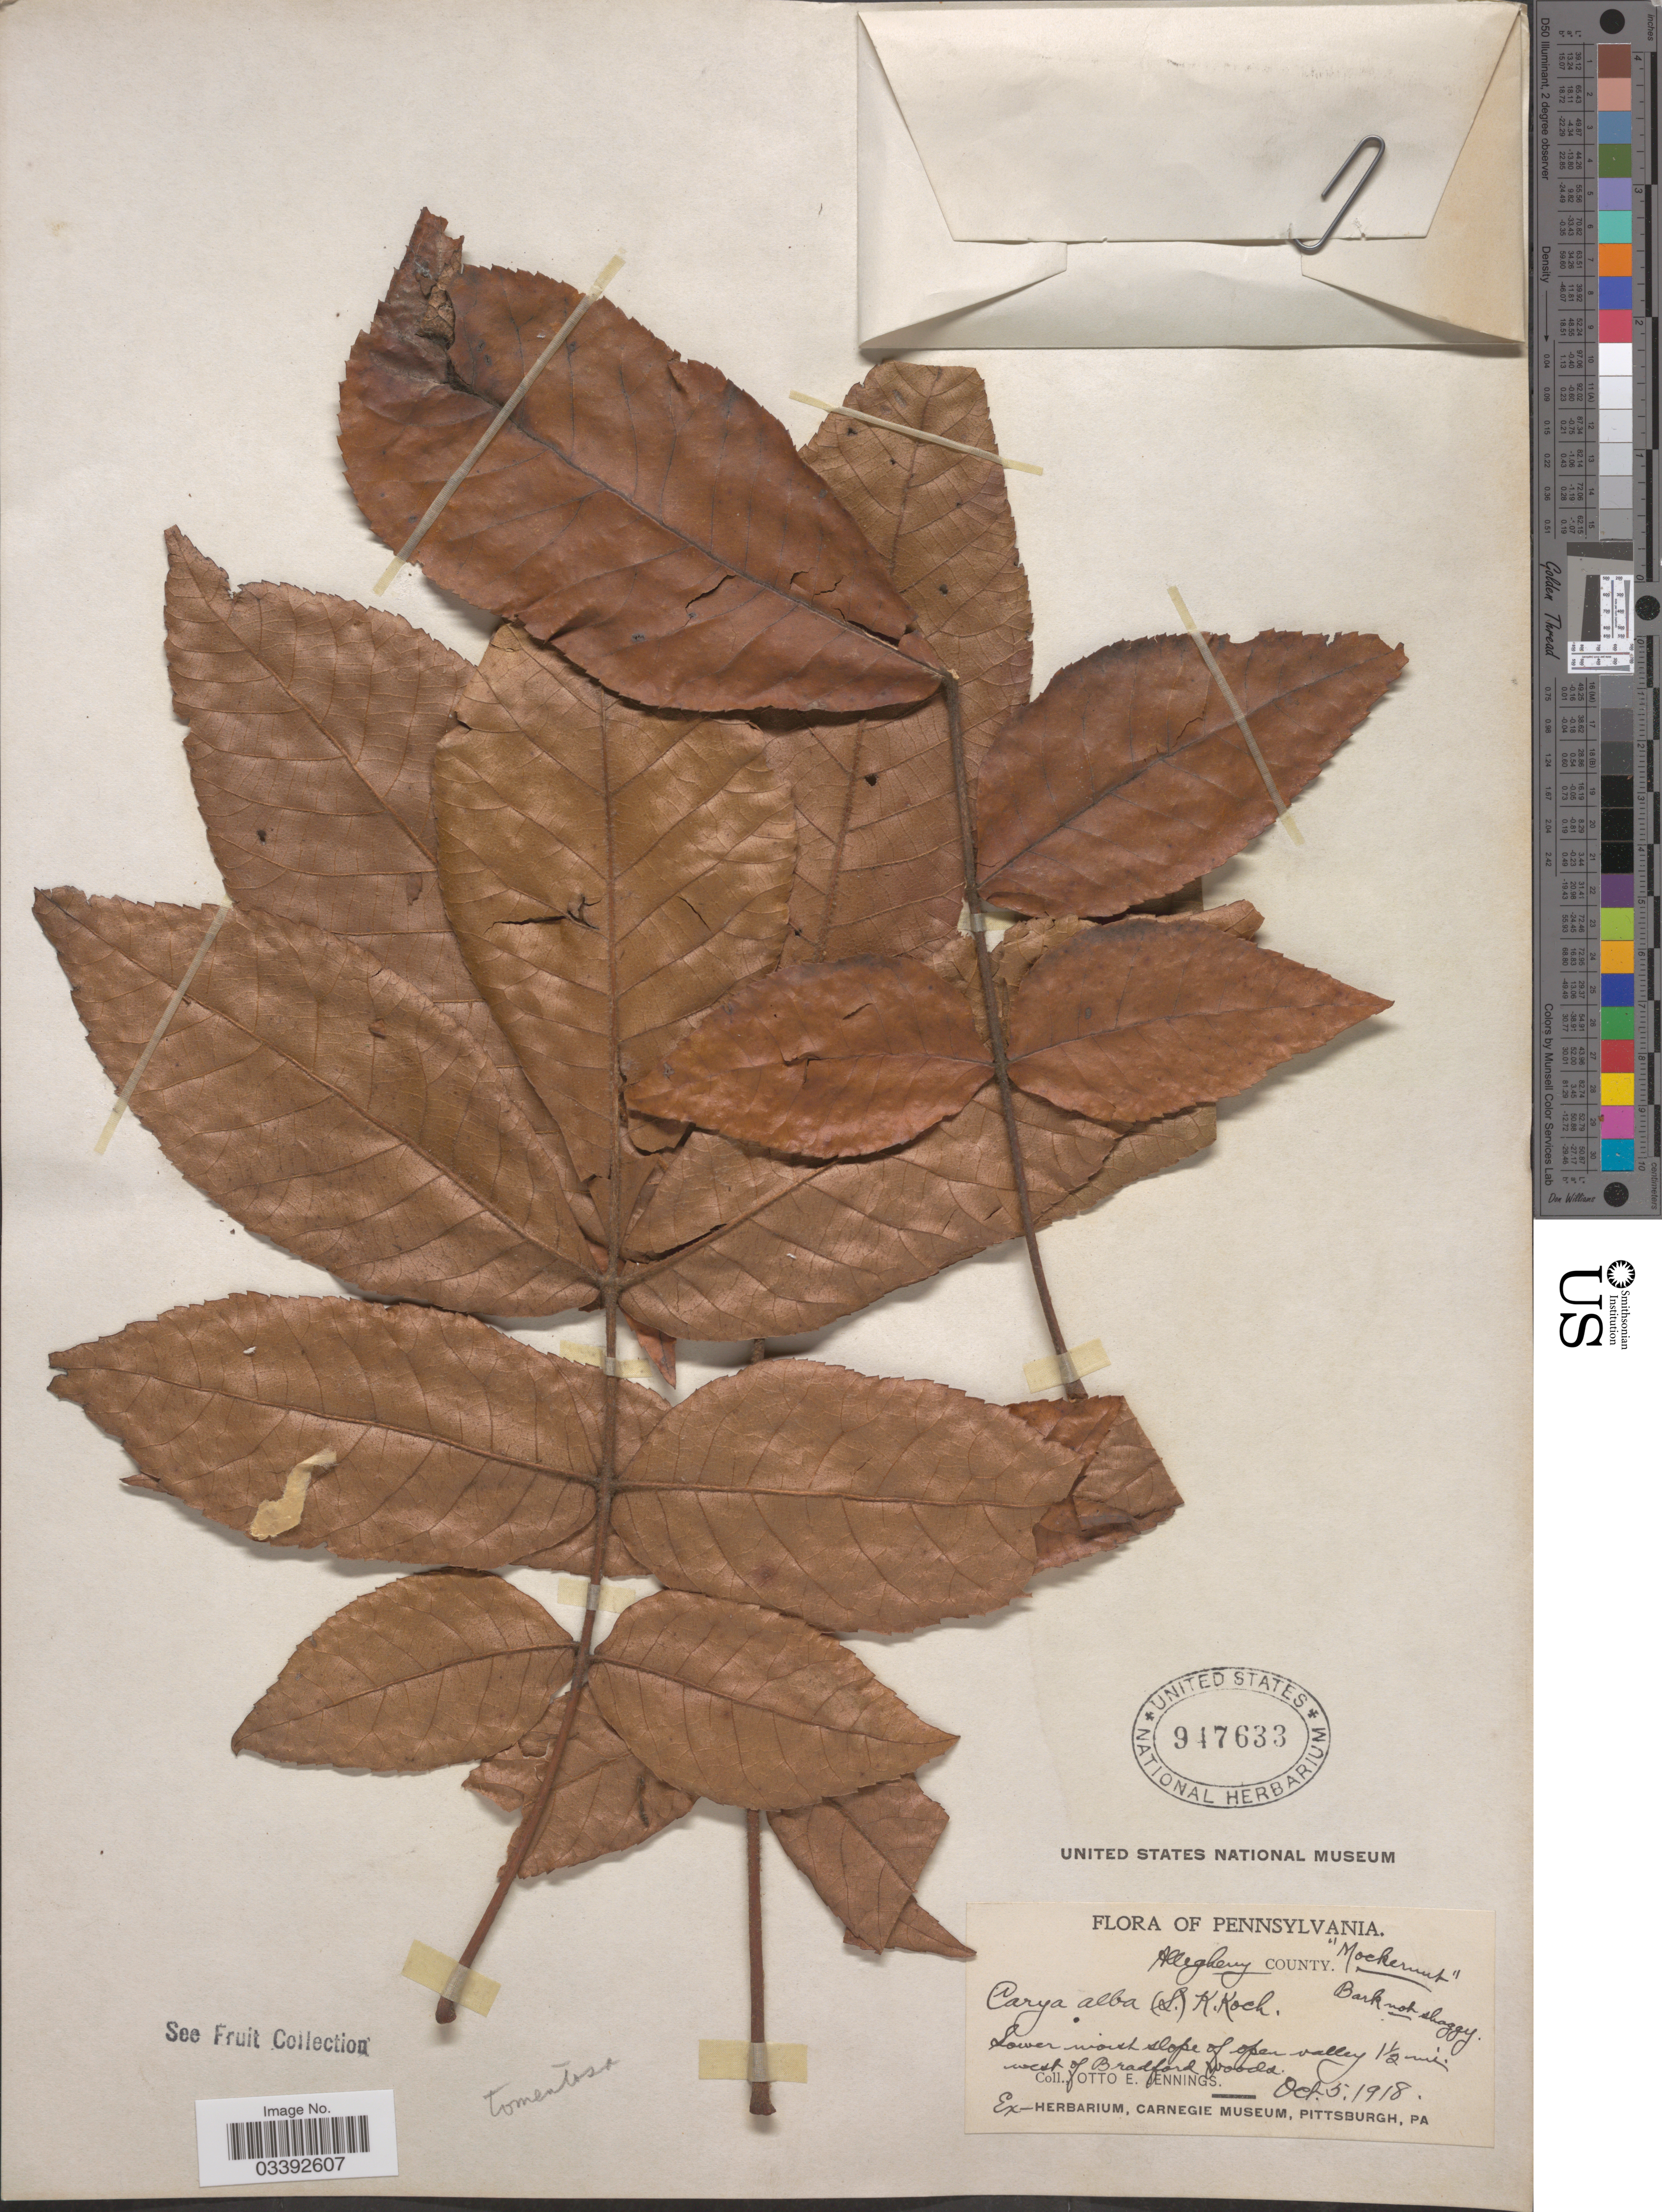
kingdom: Plantae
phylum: Tracheophyta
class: Magnoliopsida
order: Fagales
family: Juglandaceae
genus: Carya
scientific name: Carya tomentosa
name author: (Lam.) Nutt.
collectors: O. E. Jennings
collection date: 1918-10-05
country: United States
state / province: Pennsylvania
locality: Allegheny County. Lower moist slope of open valley 1½ mi. west of Bradford Woods.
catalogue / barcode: US 947633